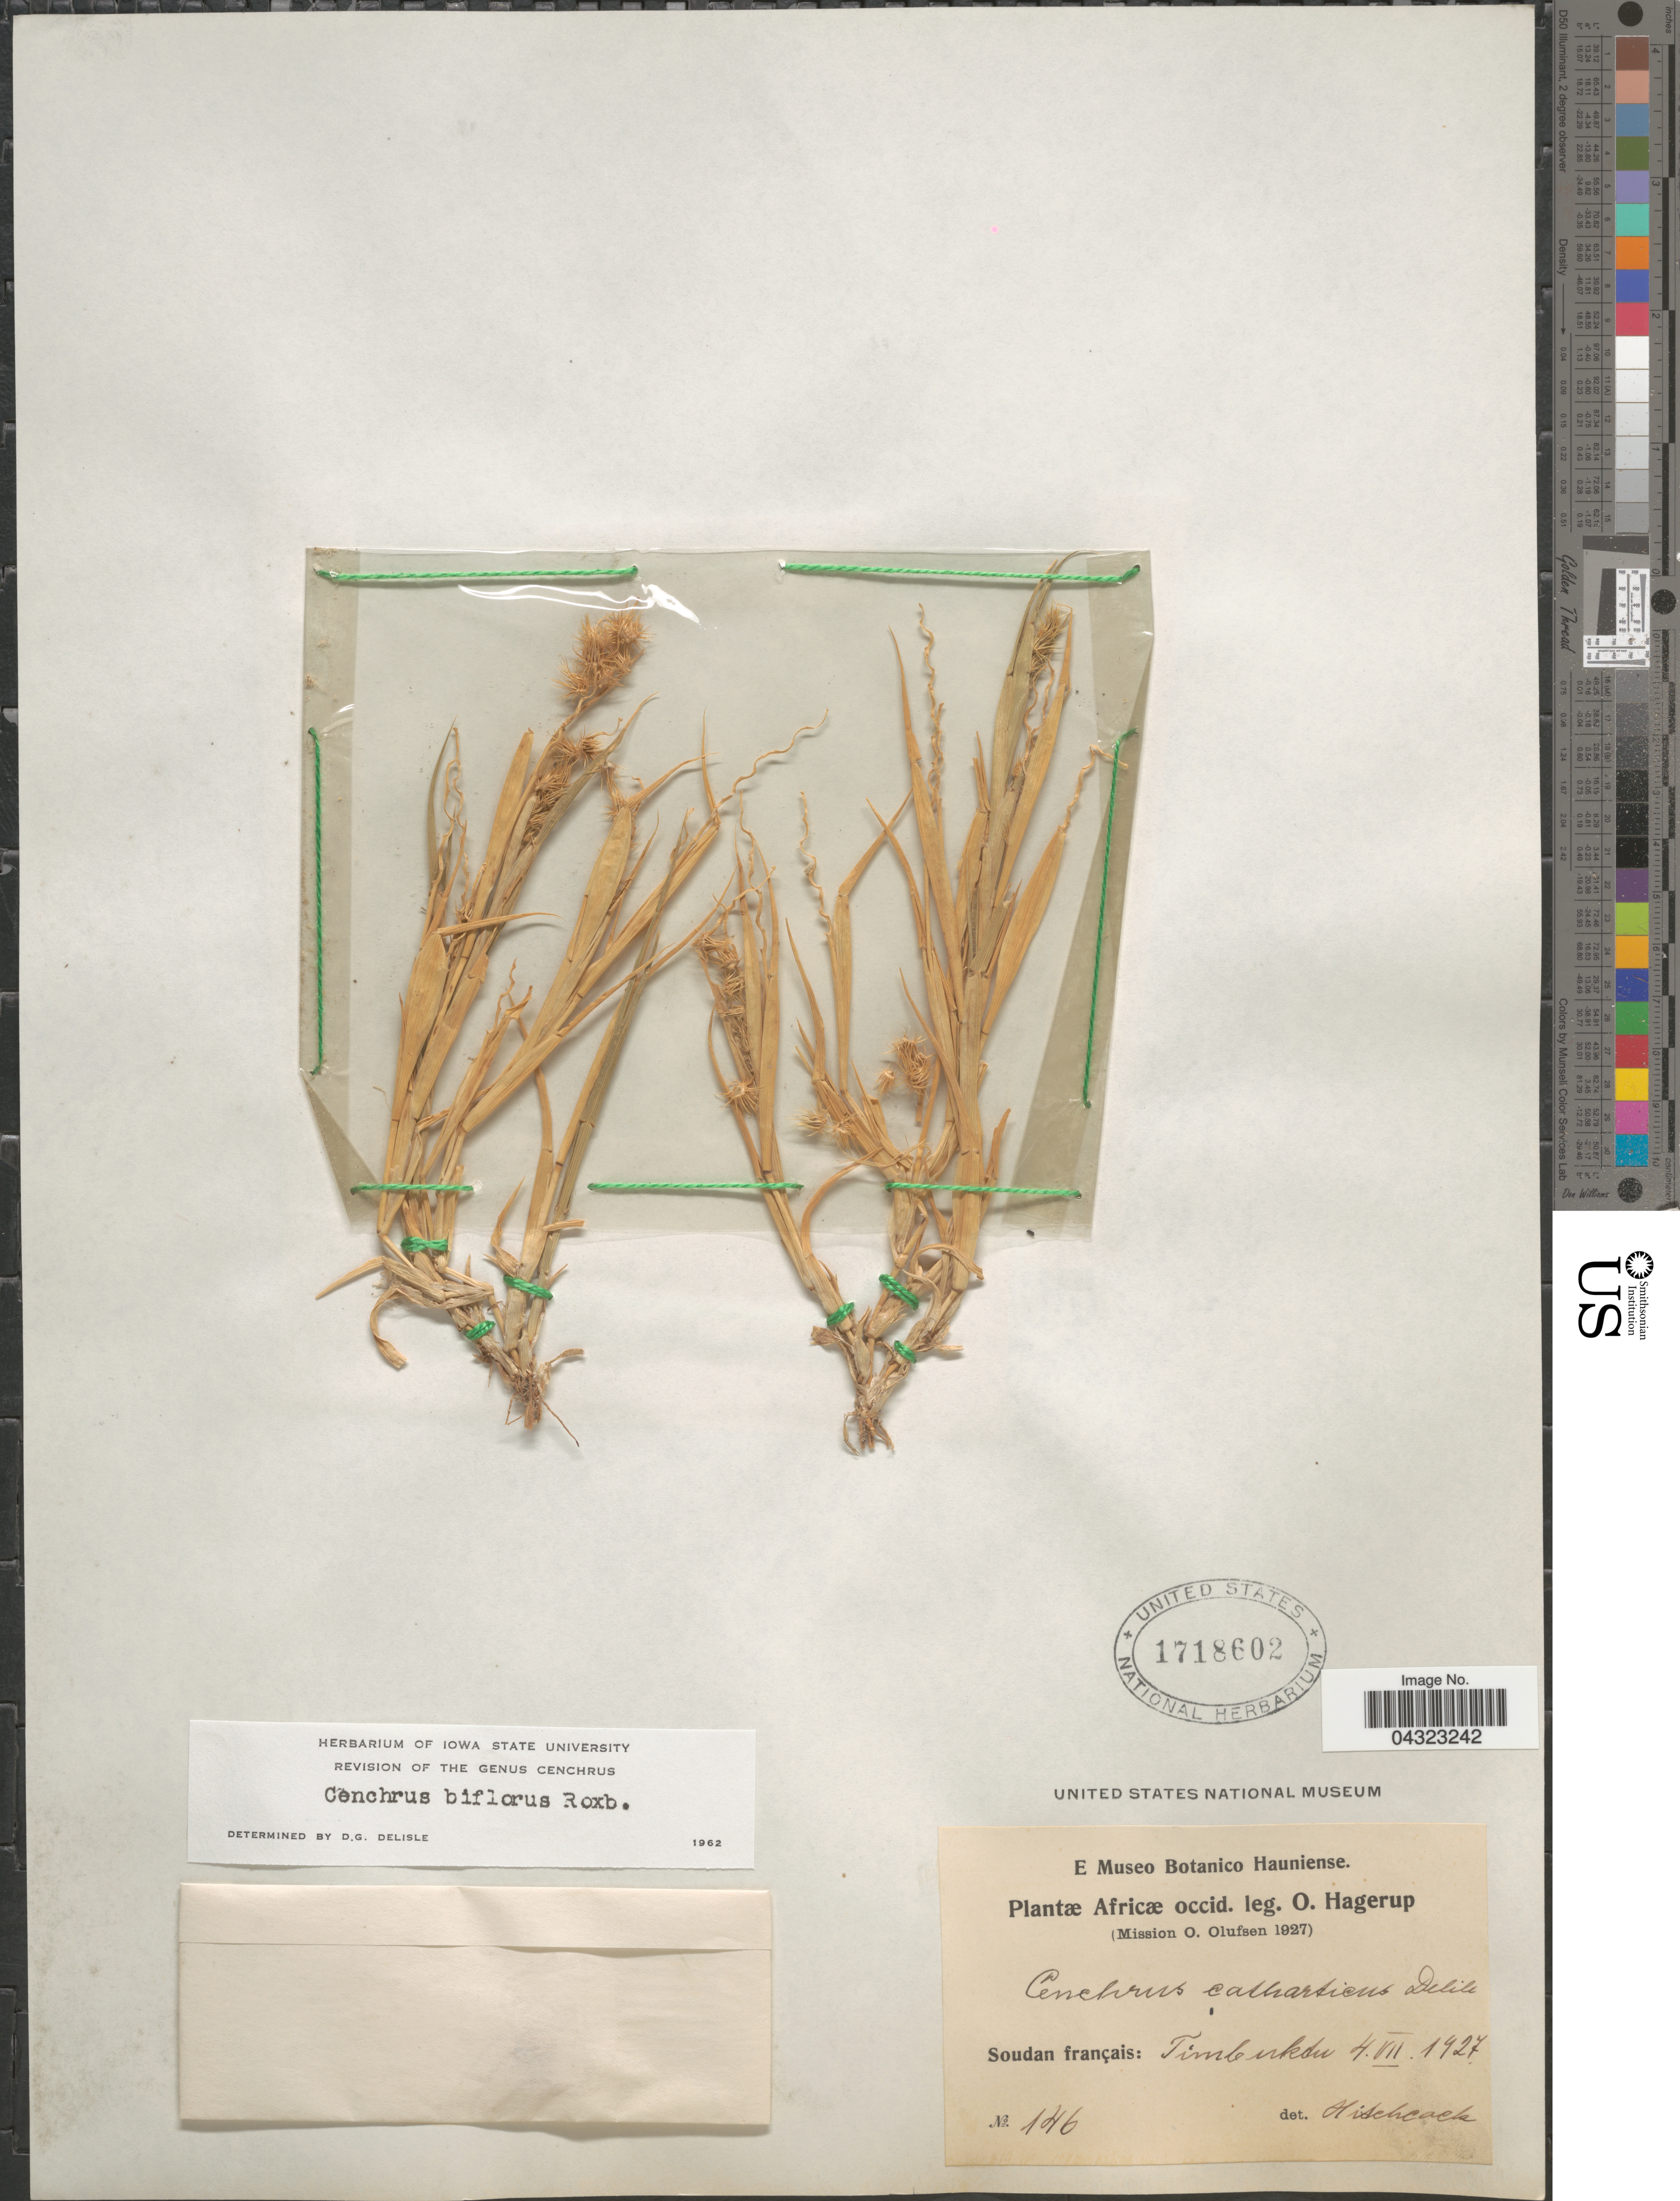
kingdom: Plantae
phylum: Tracheophyta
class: Liliopsida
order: Poales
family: Poaceae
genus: Cenchrus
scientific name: Cenchrus biflorus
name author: Roxb.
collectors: O. Hagerup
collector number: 146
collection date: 1927-07-04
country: Mali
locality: Africæ occid. Soudan français: Timbuktu.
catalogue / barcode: US 1718602